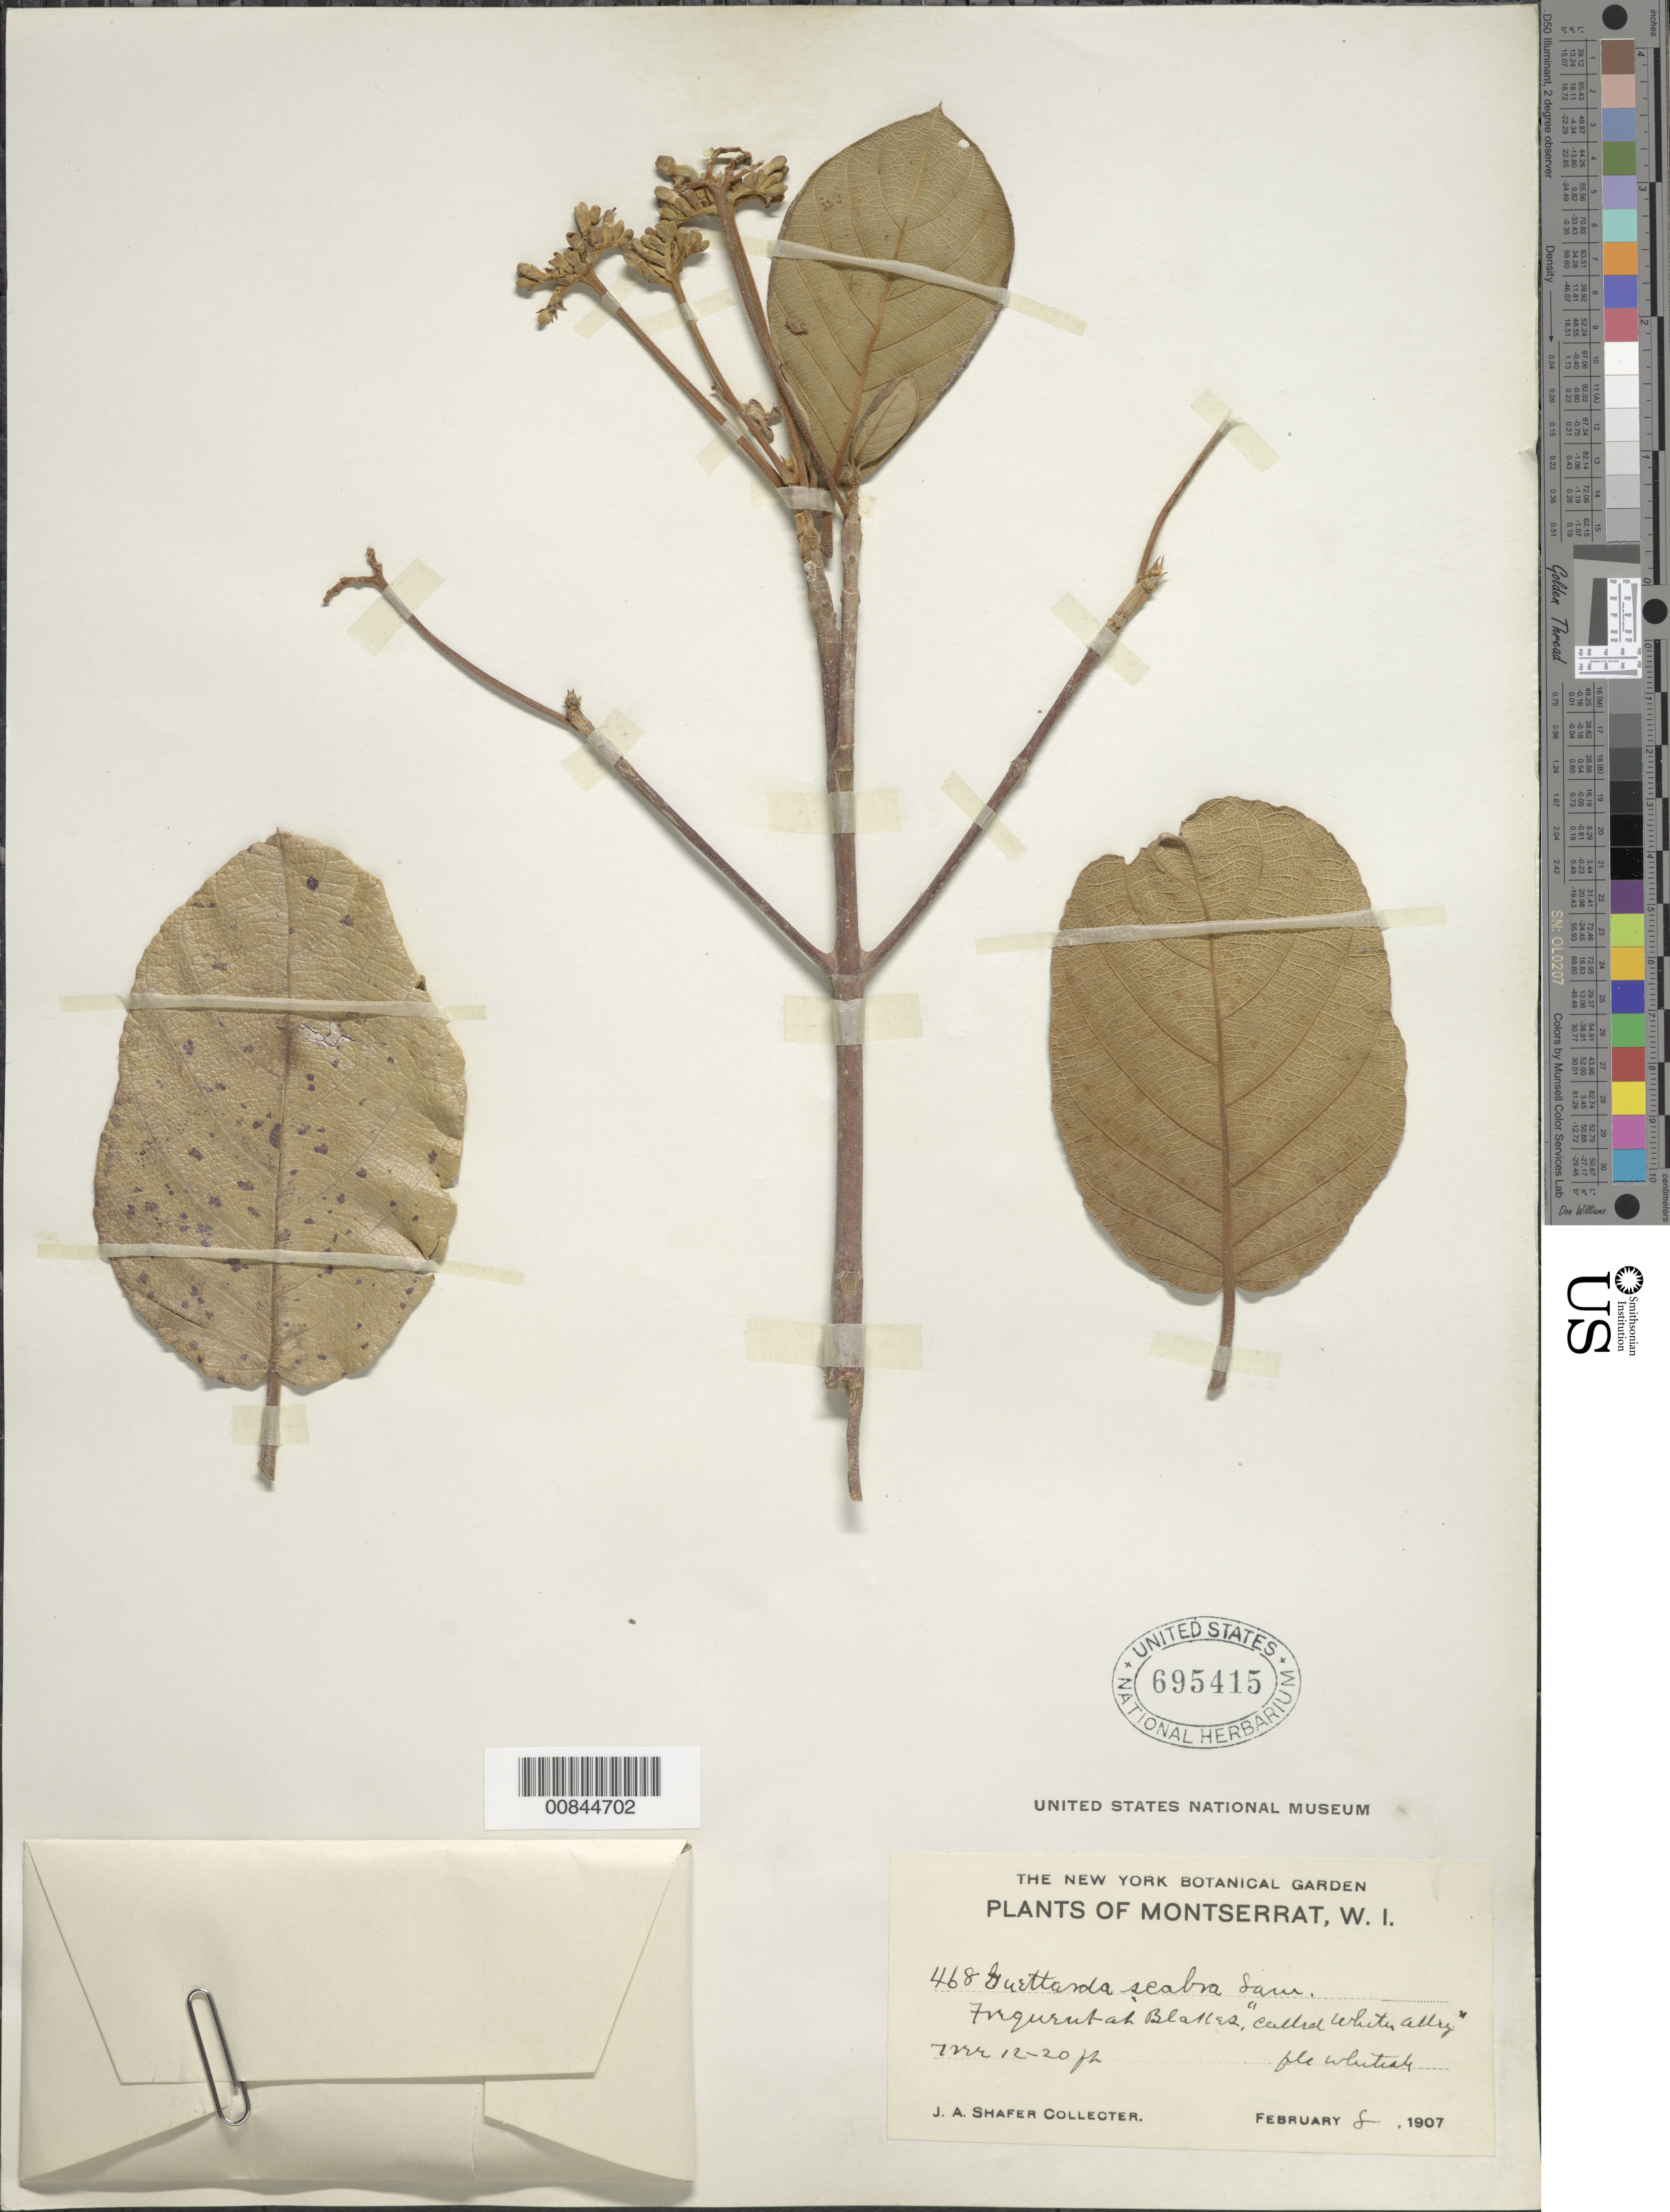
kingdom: Plantae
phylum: Tracheophyta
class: Magnoliopsida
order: Gentianales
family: Rubiaceae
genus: Guettarda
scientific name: Guettarda scabra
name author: (L.) Vent.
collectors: J. A. Shafer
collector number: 468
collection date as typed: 08 Feb 1907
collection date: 1907-02-08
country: Montserrat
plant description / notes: Common name: White allee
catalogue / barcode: US 695415